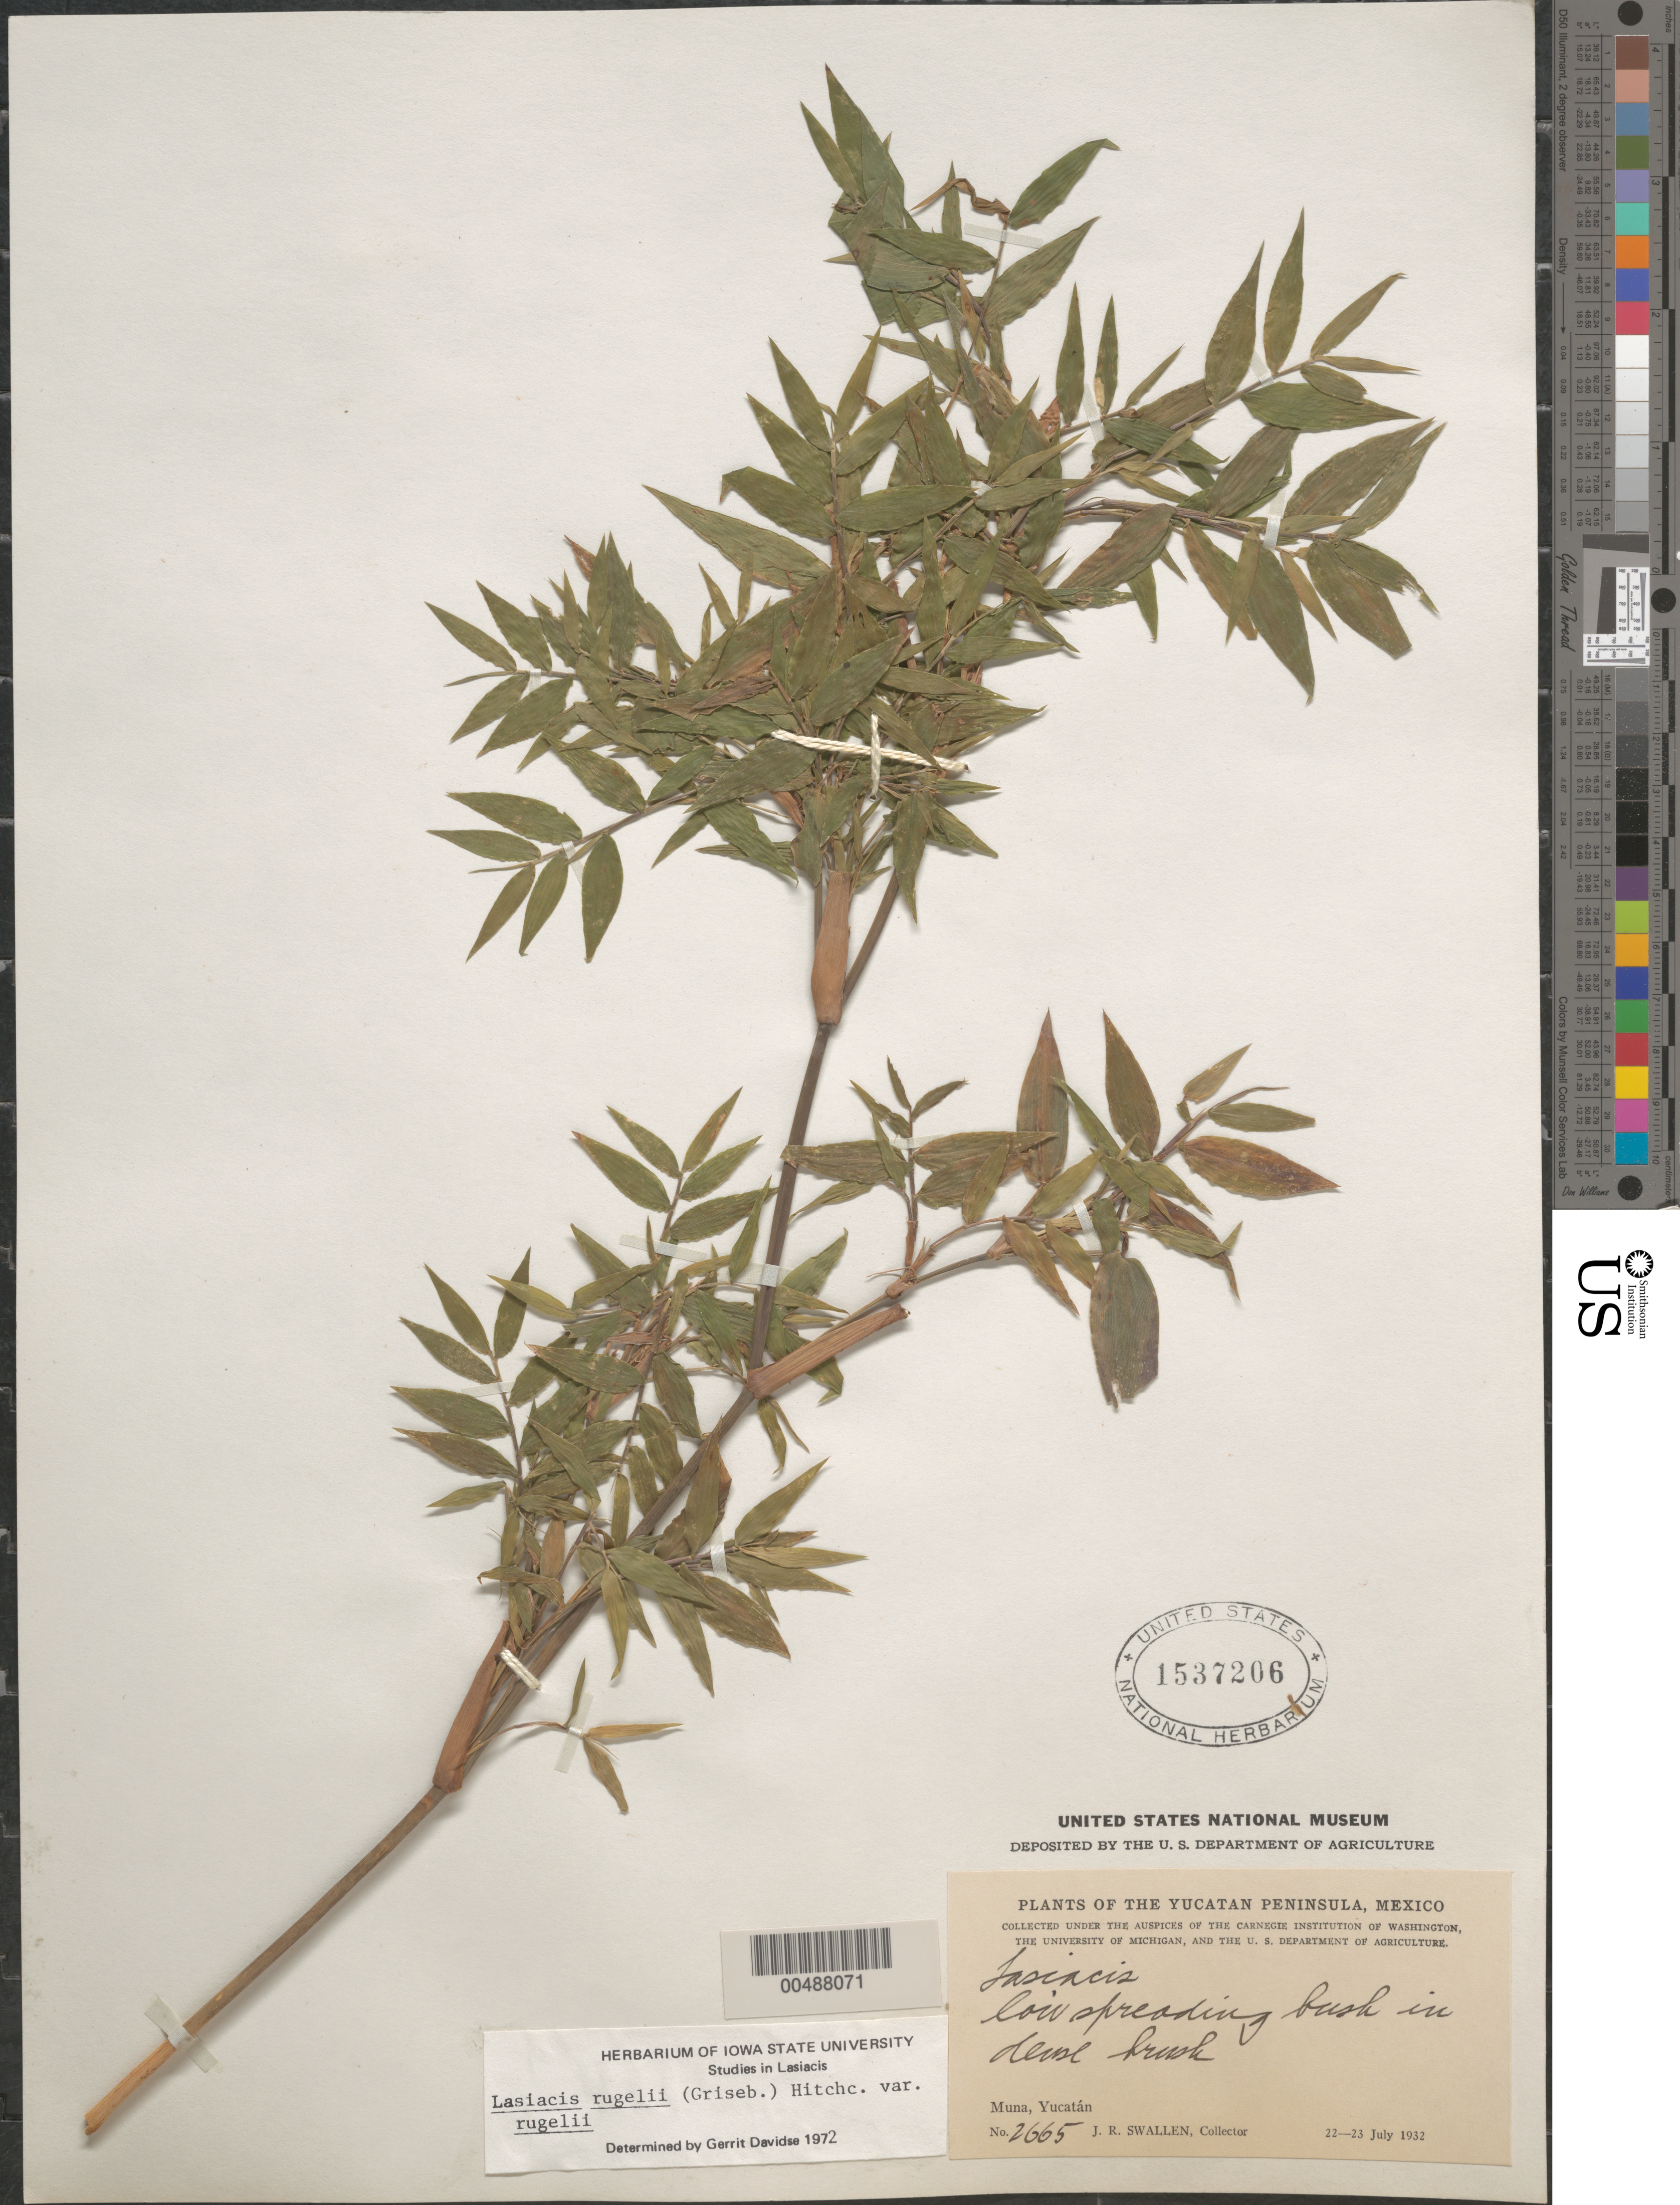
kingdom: Plantae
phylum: Tracheophyta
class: Liliopsida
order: Poales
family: Poaceae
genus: Lasiacis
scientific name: Lasiacis rugelii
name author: (Griseb.) Hitchc.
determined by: Davidse, Gerrit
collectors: J. R. Swallen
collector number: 2665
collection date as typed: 22 Jul 1932 to 25 Jul 1932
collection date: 1932-07-22/1932-07-25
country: Mexico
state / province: Yucatan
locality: Yucatan Peninsula, Muna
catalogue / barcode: US 1537206